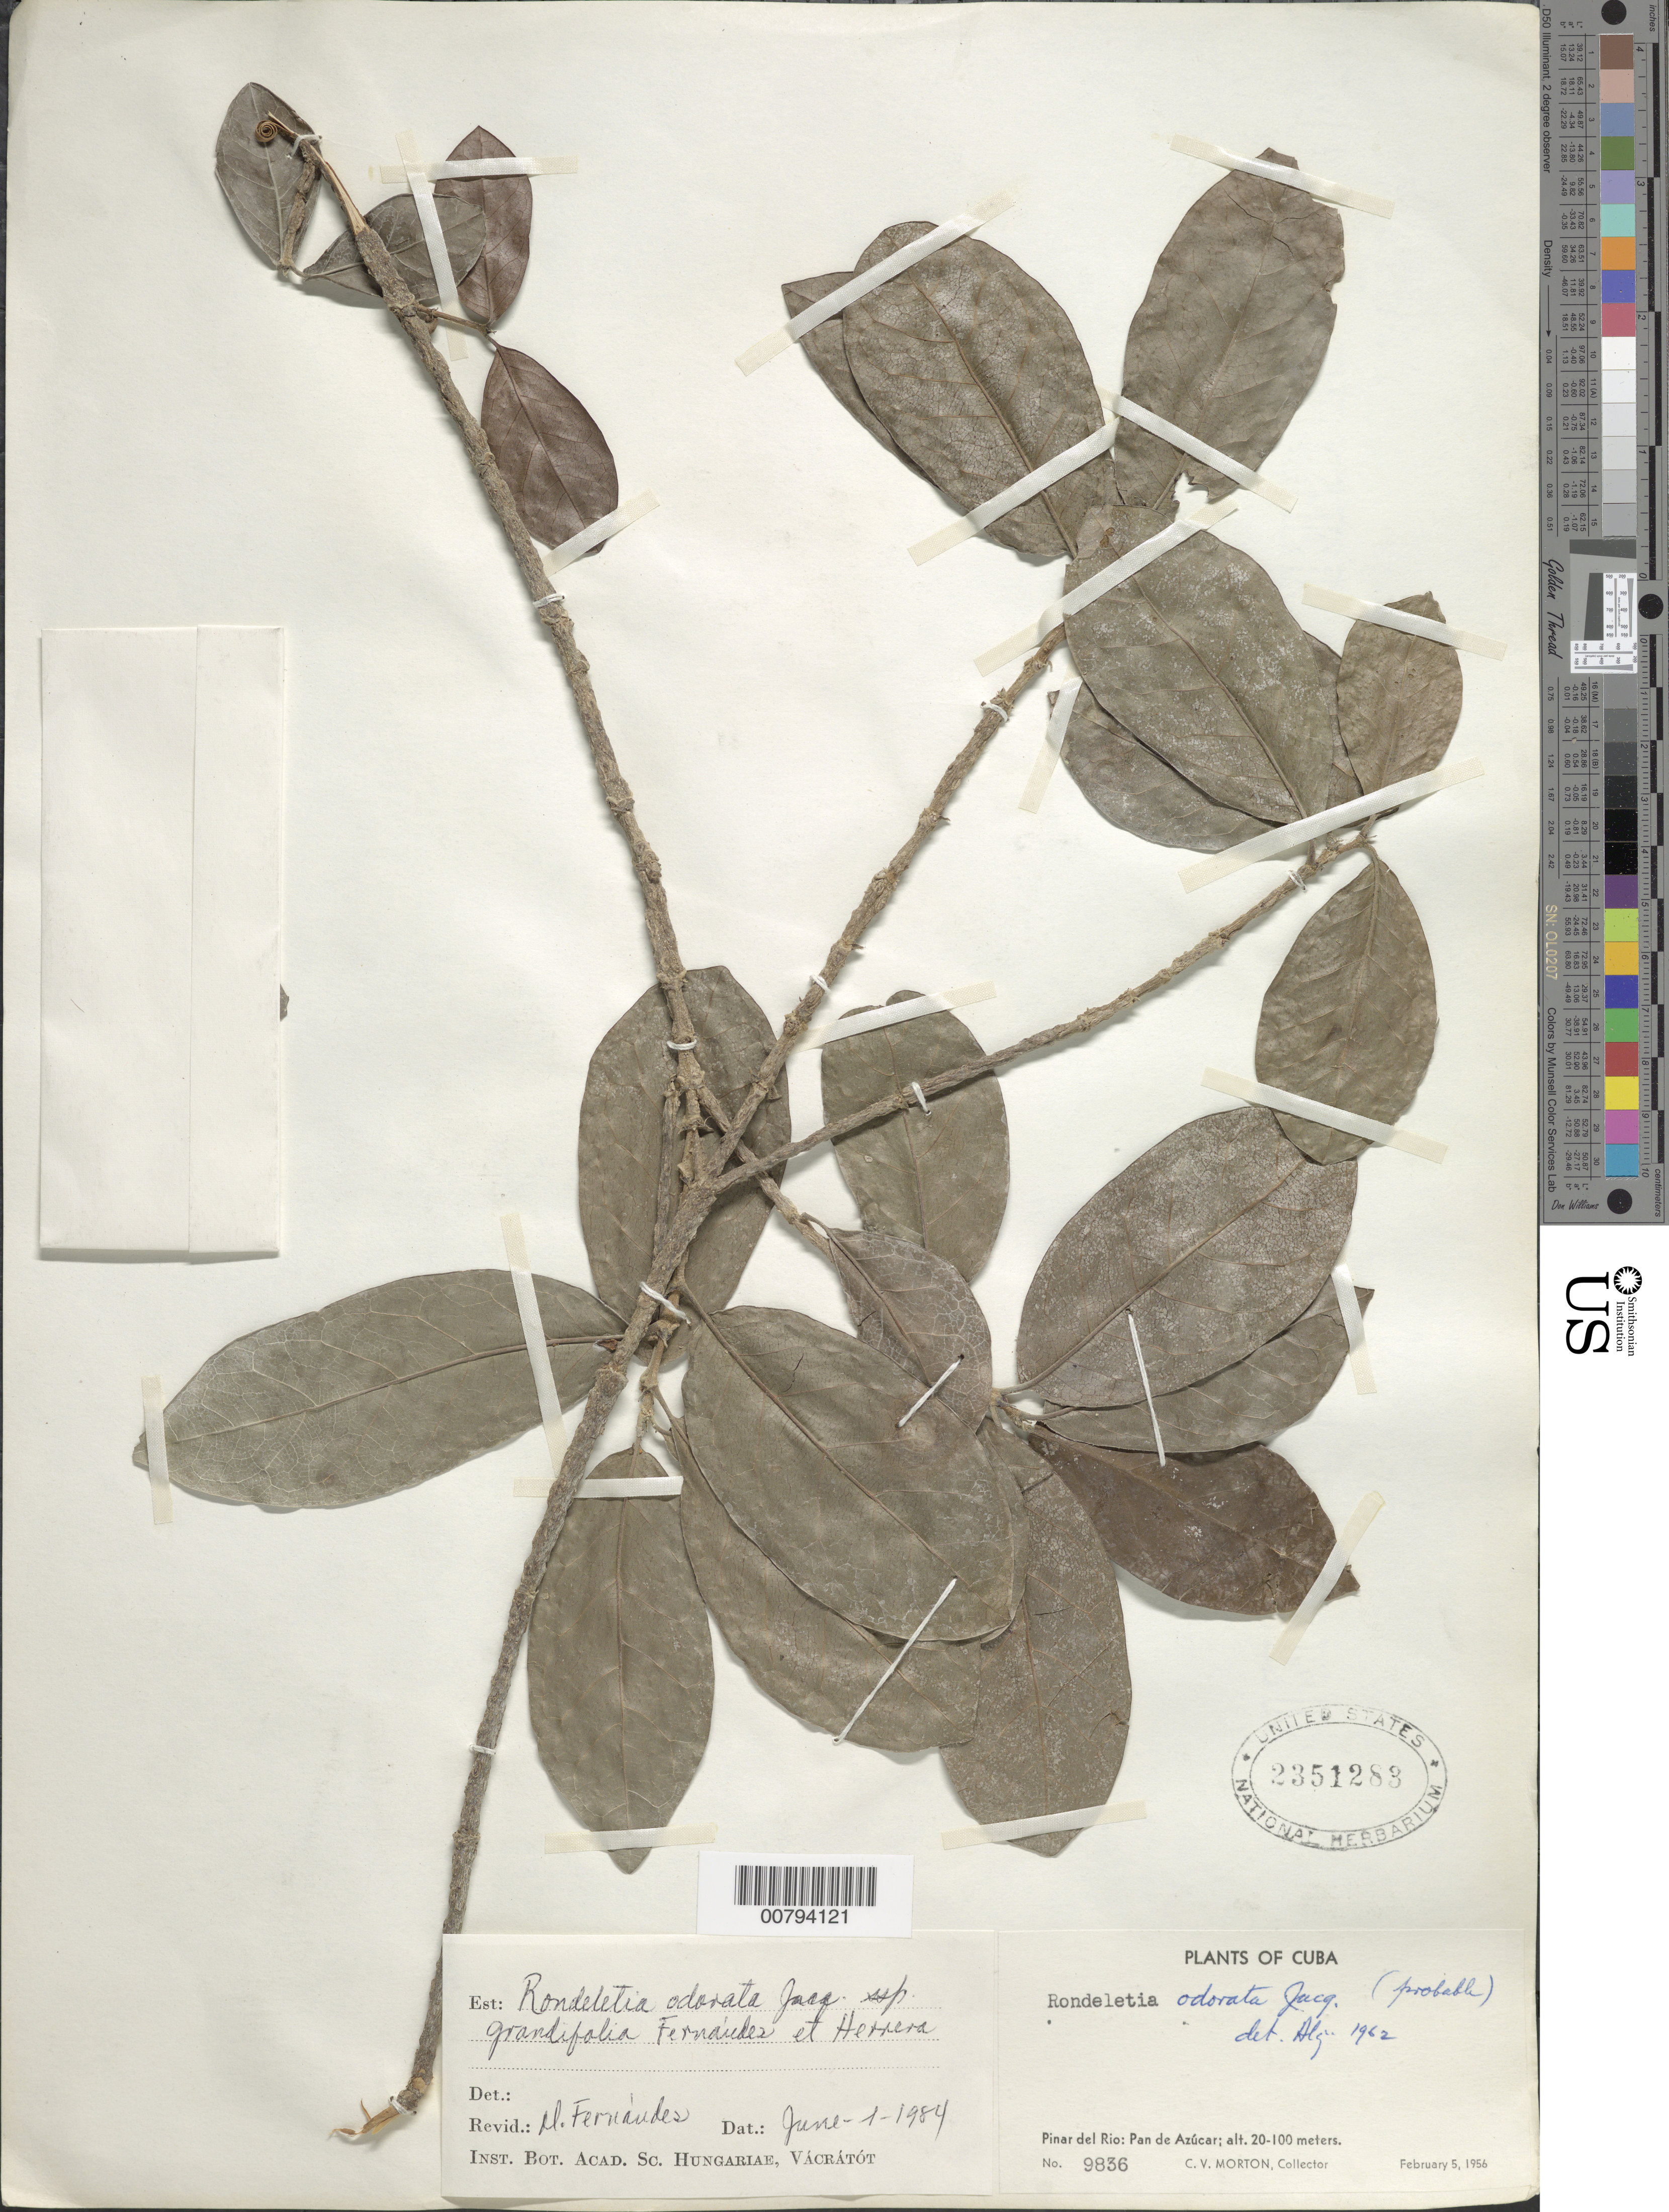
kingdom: Plantae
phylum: Tracheophyta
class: Magnoliopsida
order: Gentianales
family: Rubiaceae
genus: Rondeletia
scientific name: Rondeletia odorata subsp. grandifolia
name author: Fernández & P. Herrera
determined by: Fernandez, M.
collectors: C. V. Morton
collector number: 9836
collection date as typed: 05 Feb 1956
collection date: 1956-02-05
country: Cuba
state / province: Pinar del Río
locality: Pan de Azucar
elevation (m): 20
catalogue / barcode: US 2351283